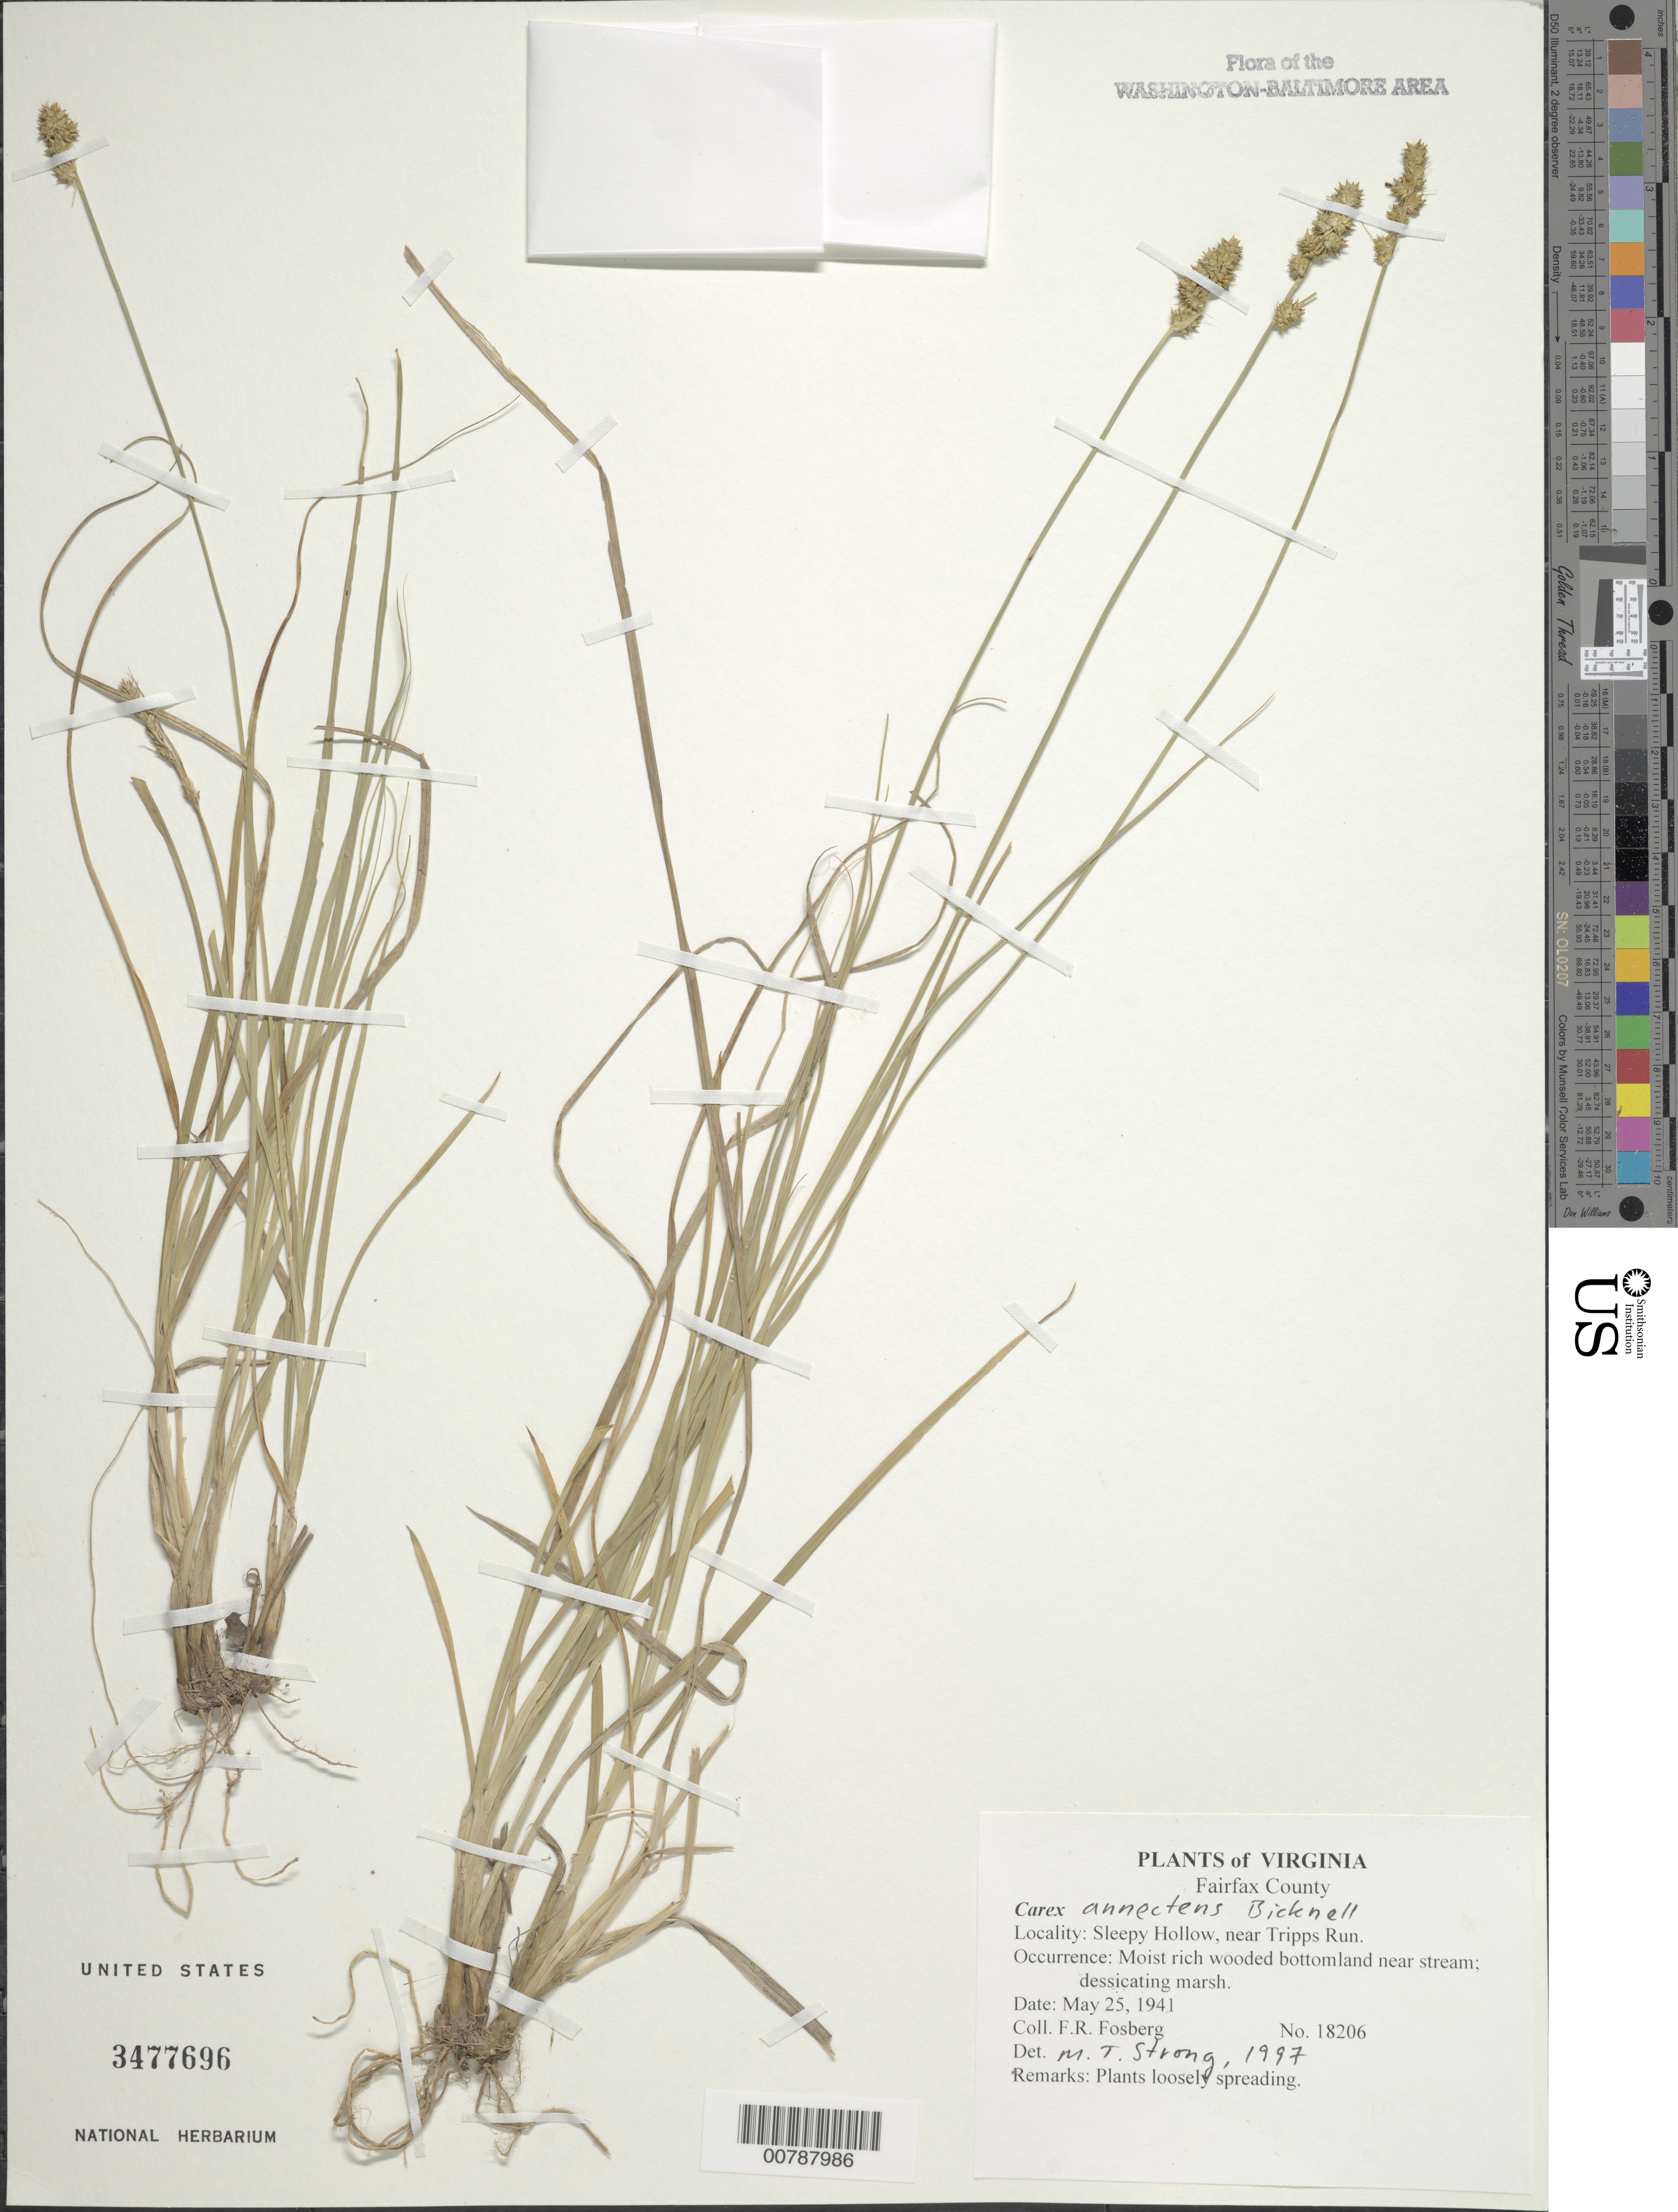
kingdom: Plantae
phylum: Tracheophyta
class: Liliopsida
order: Poales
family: Cyperaceae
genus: Carex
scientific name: Carex annectens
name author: (E.P. Bicknell) E.P. Bicknell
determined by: Strong, M. T., (US), Smithsonian Institution - National Museum of Natural History (UNITED STATES)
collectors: F. R. Fosberg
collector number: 18206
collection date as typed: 25 May 1941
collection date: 1941-05-25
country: United States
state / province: Virginia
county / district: Fairfax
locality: Sleepy Hollow, near Tripps Run.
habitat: Moist rich wooded bottomland near stream; dessicating marsh.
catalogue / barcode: US 3477696